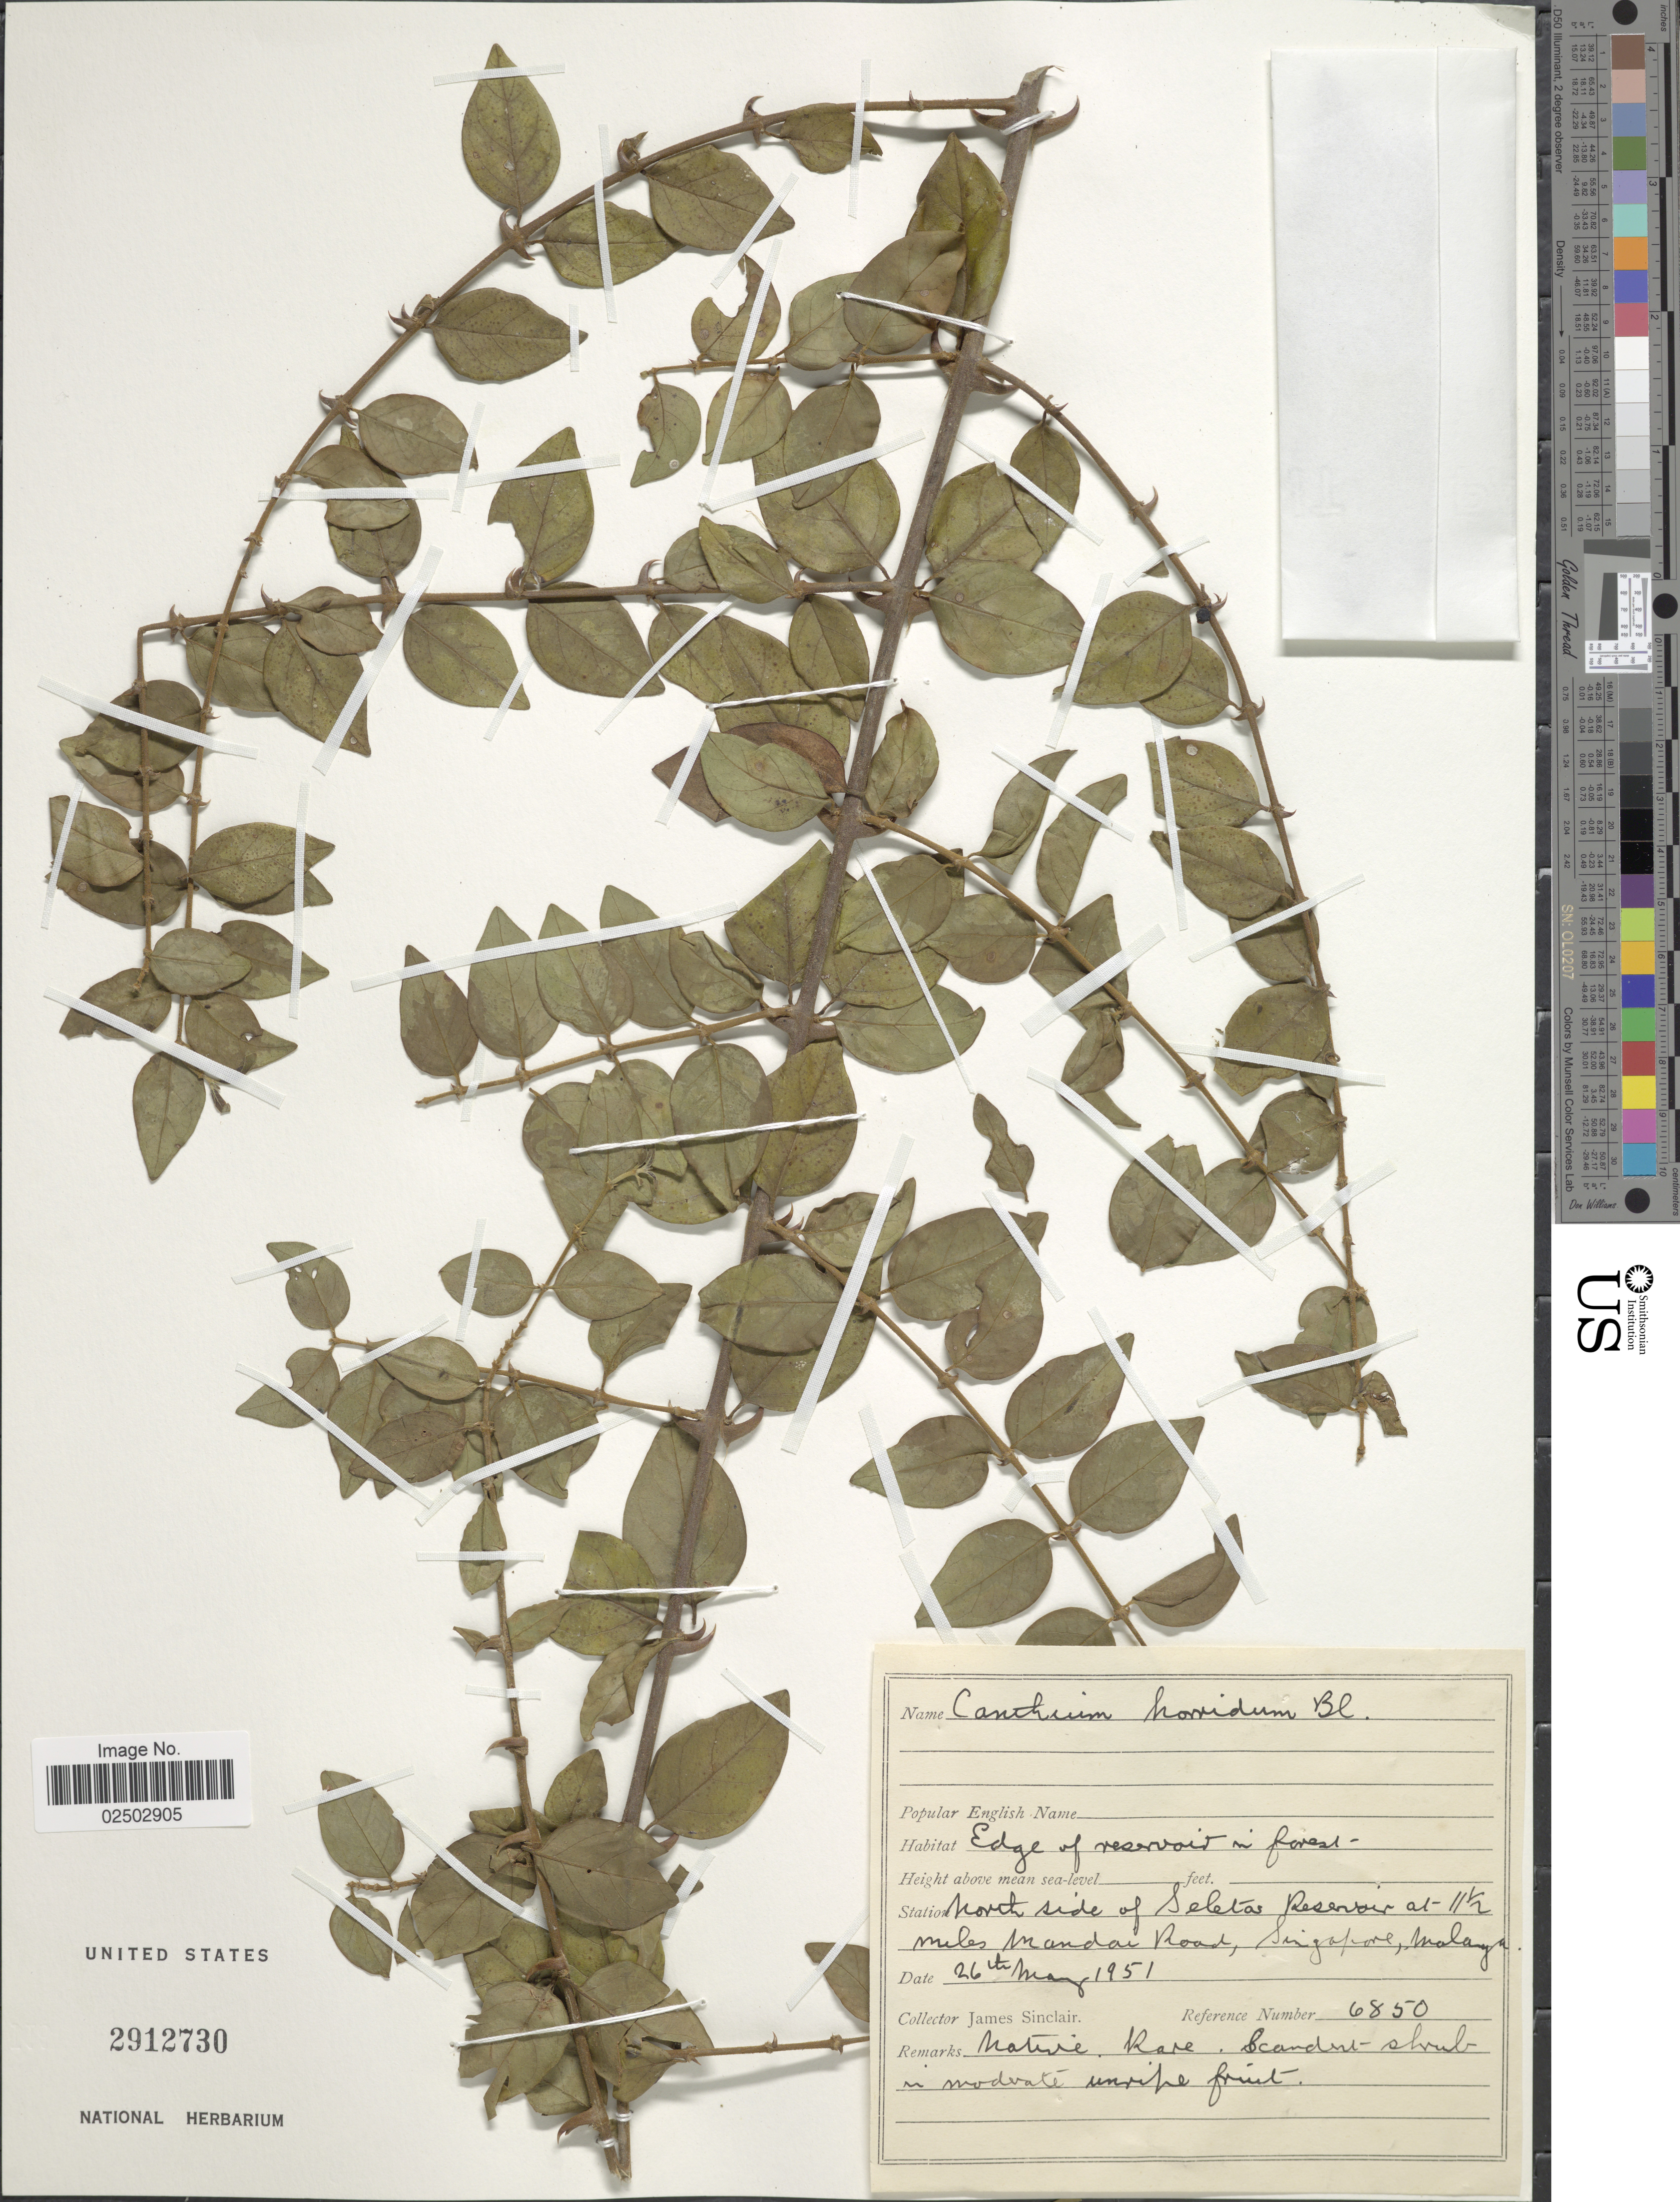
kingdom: Plantae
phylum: Tracheophyta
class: Magnoliopsida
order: Gentianales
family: Rubiaceae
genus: Canthium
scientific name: Canthium horridum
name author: Blume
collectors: J. Sinclair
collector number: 6850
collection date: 1951-05-26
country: Singapore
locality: North side of Selata Reservoir at 11½ miles Mandan Road, Singapore Malaya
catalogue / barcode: US 2912730